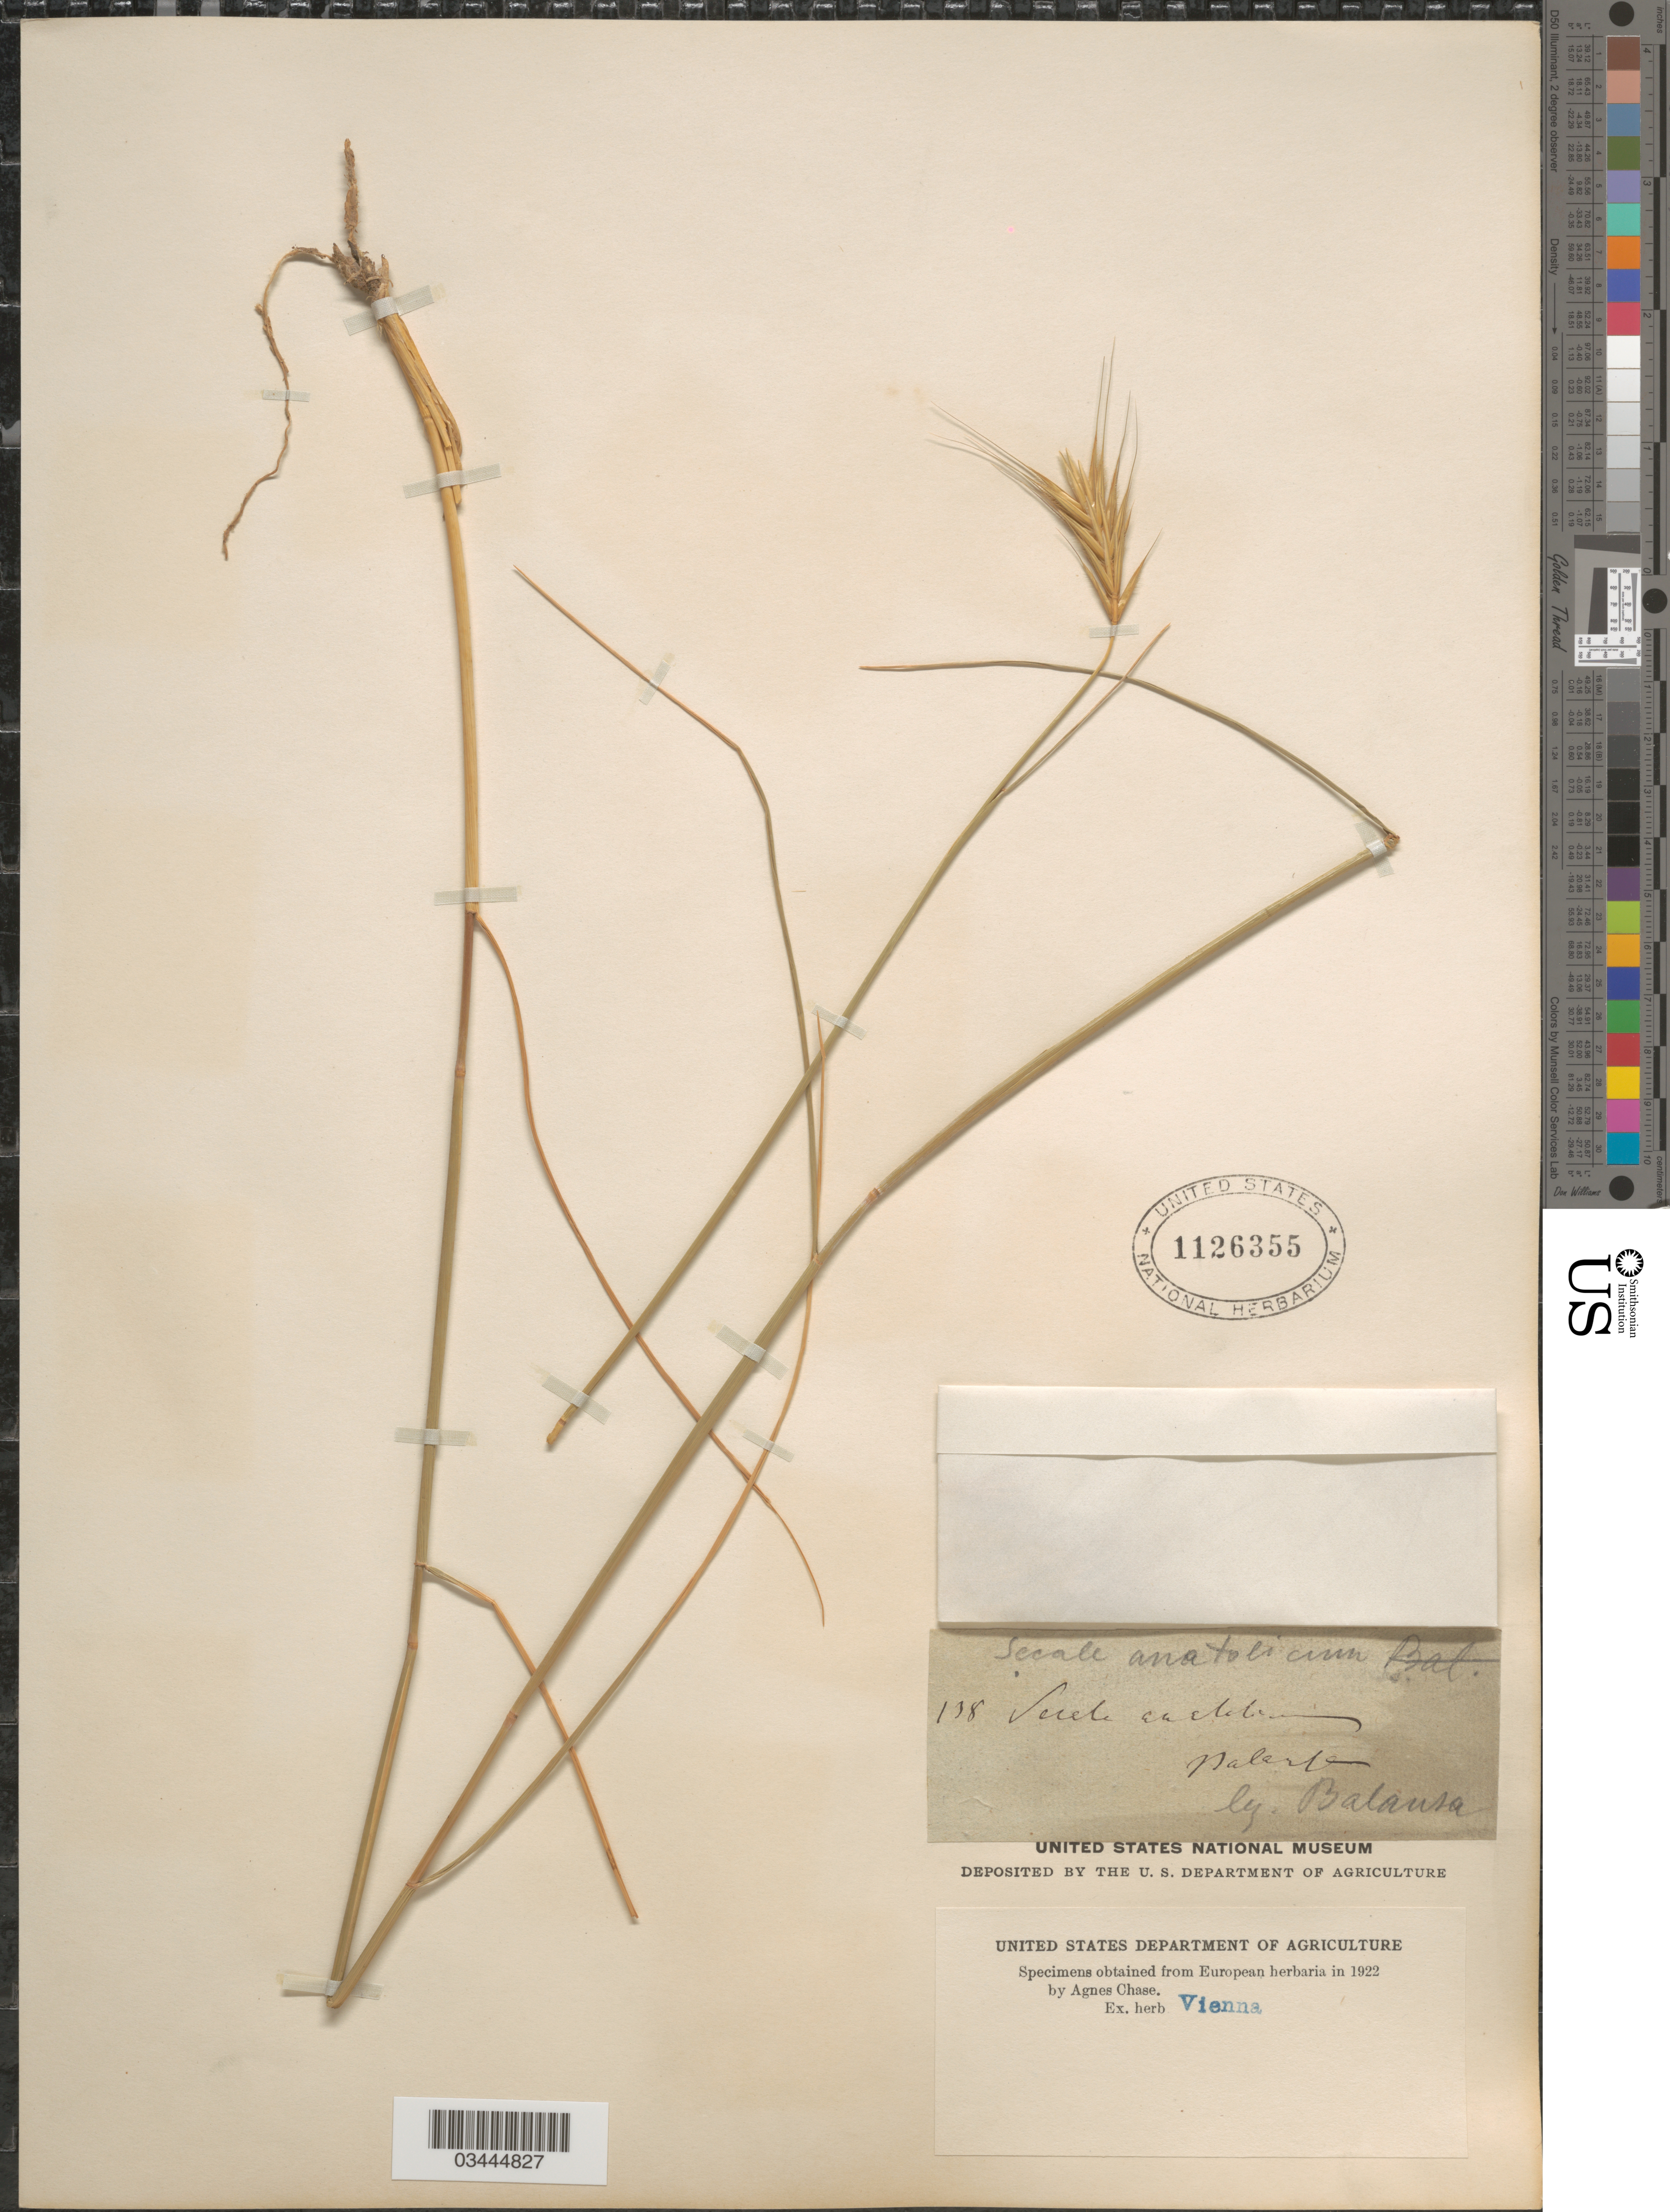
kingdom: Plantae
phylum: Tracheophyta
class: Liliopsida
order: Poales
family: Poaceae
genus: Secale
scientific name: Secale anatolicum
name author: Boiss.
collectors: -. Balansa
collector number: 138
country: Italy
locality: Palermo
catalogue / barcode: US 1126355